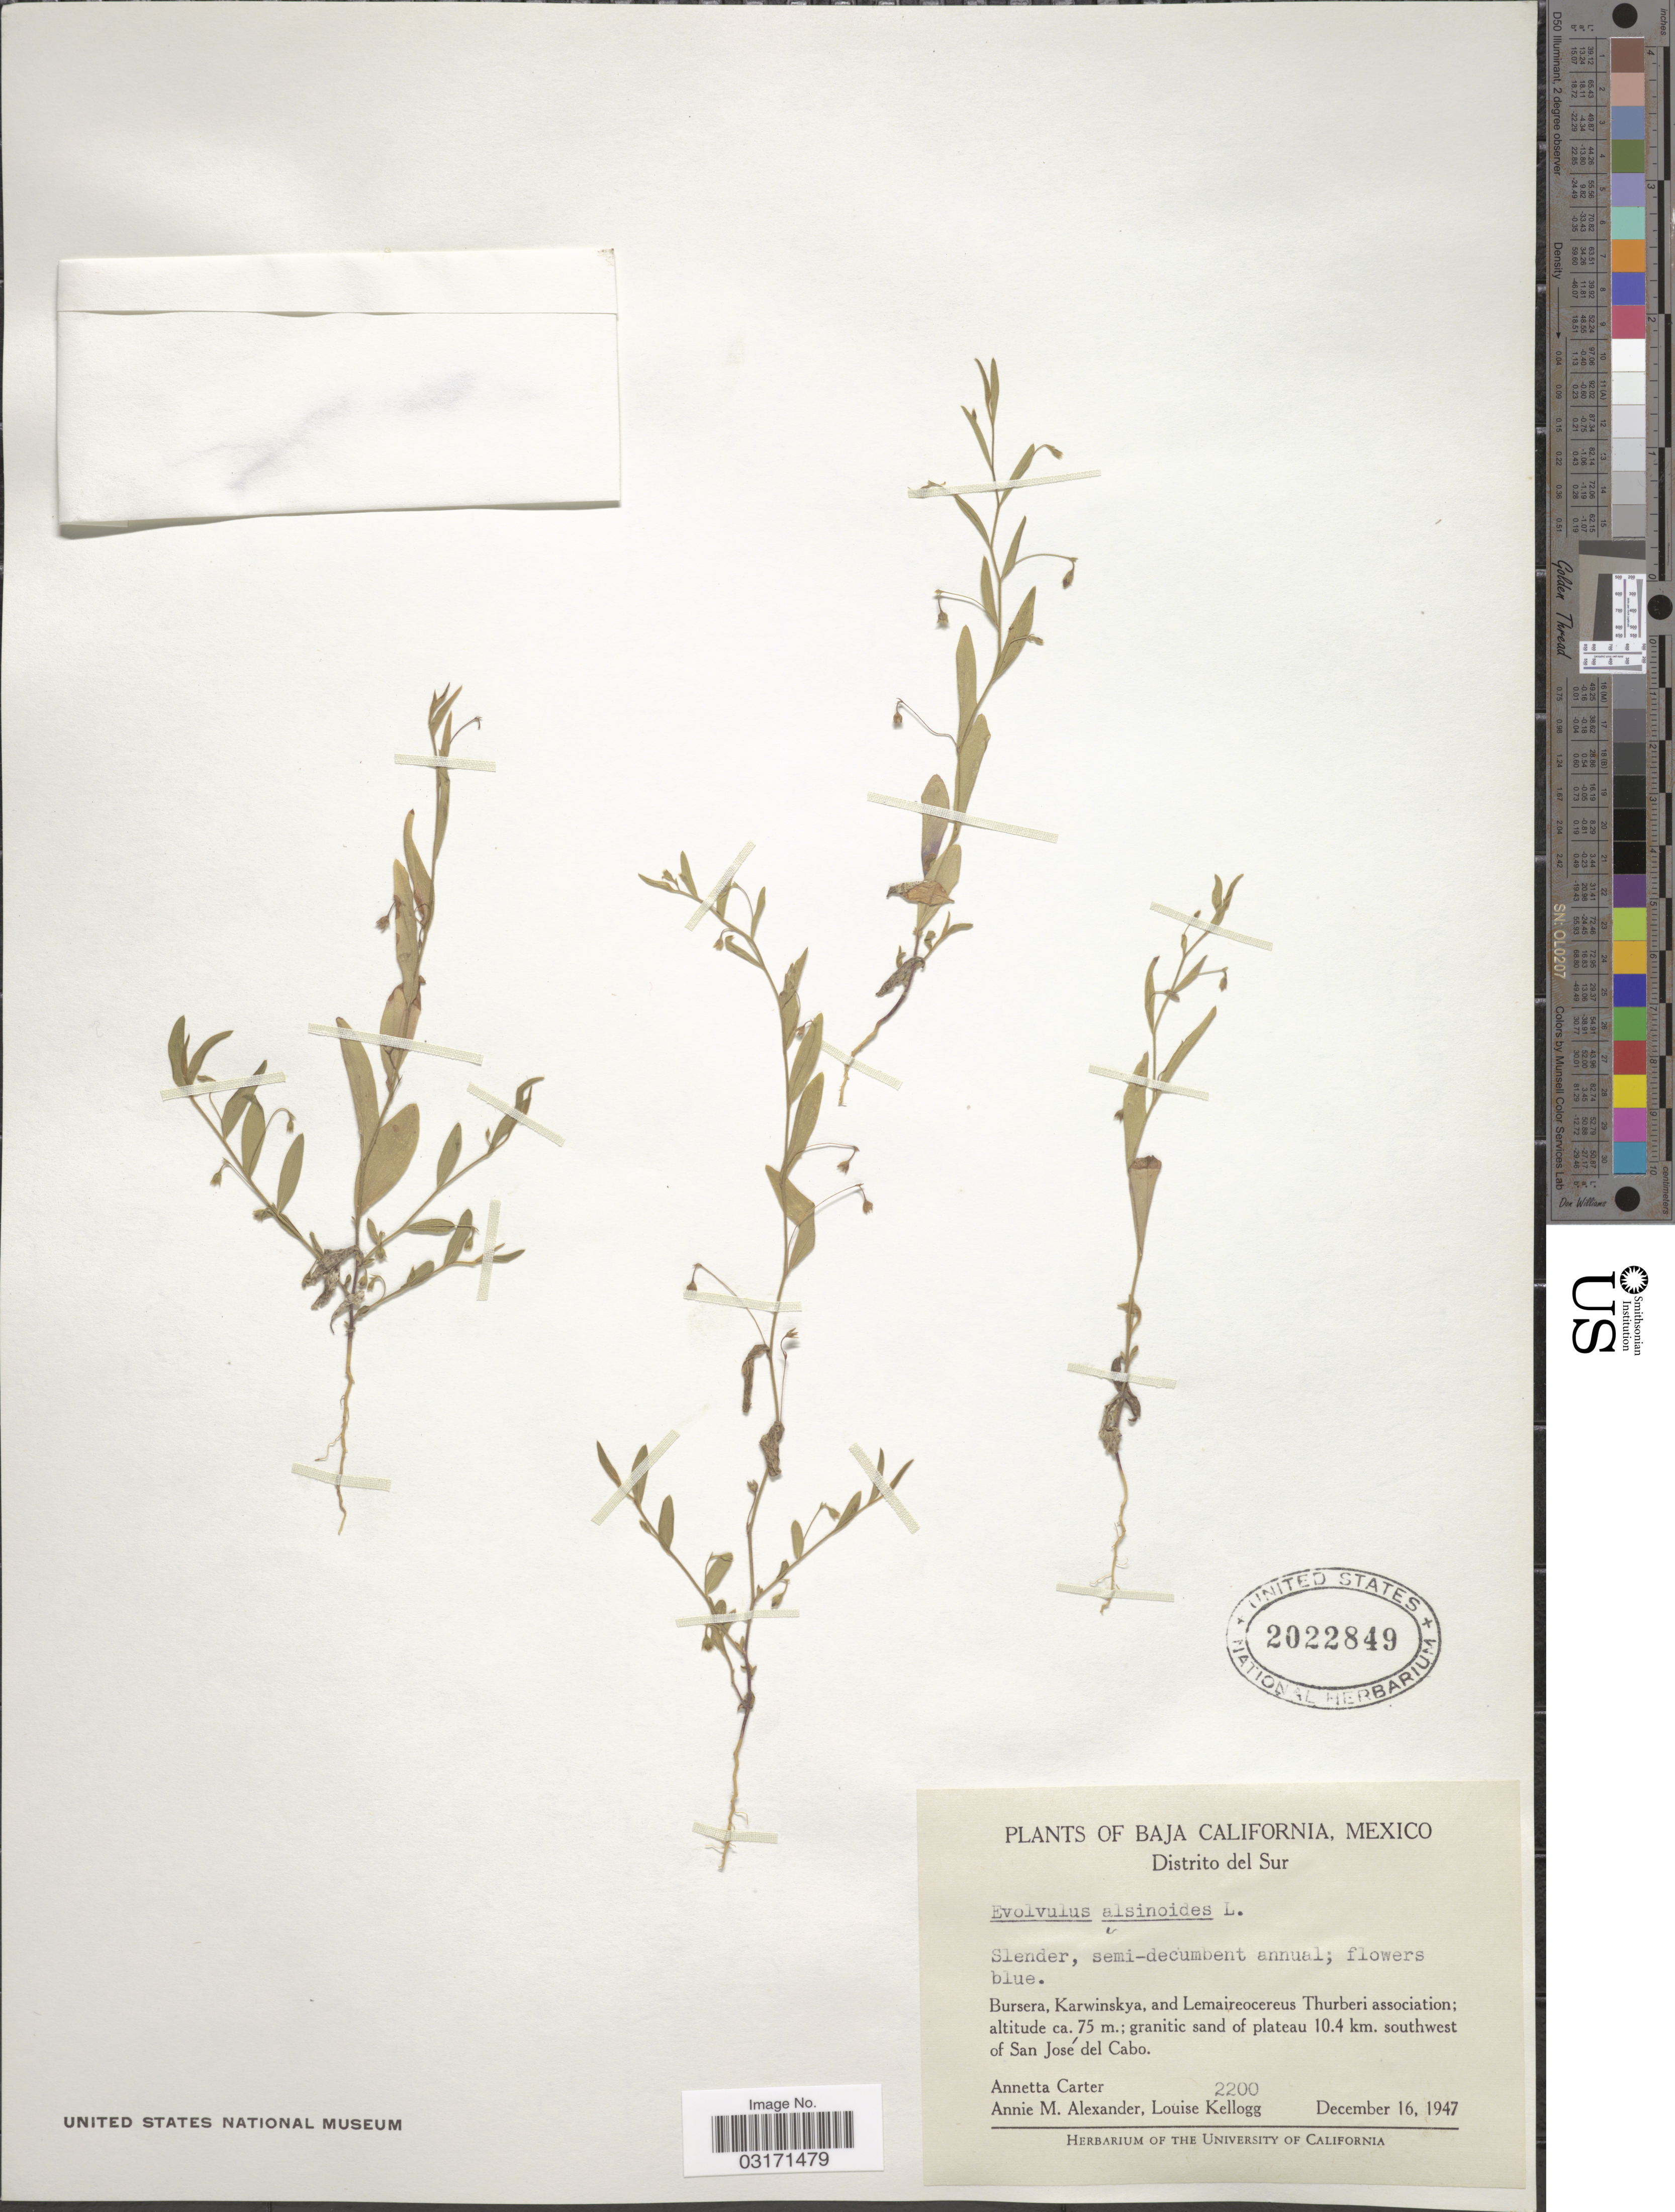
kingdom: Plantae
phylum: Tracheophyta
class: Magnoliopsida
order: Solanales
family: Convolvulaceae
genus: Evolvulus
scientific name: Evolvulus alsinoides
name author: (L.) L.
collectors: A. Carter, A. M. Alexander & L. Kellogg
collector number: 2200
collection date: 1947-12-16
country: Mexico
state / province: Baja California Sur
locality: Distrito del Sur, granitic sand of plateau 10.4 km. southwest of San José del Cabo.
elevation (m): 75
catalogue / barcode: US 2022849